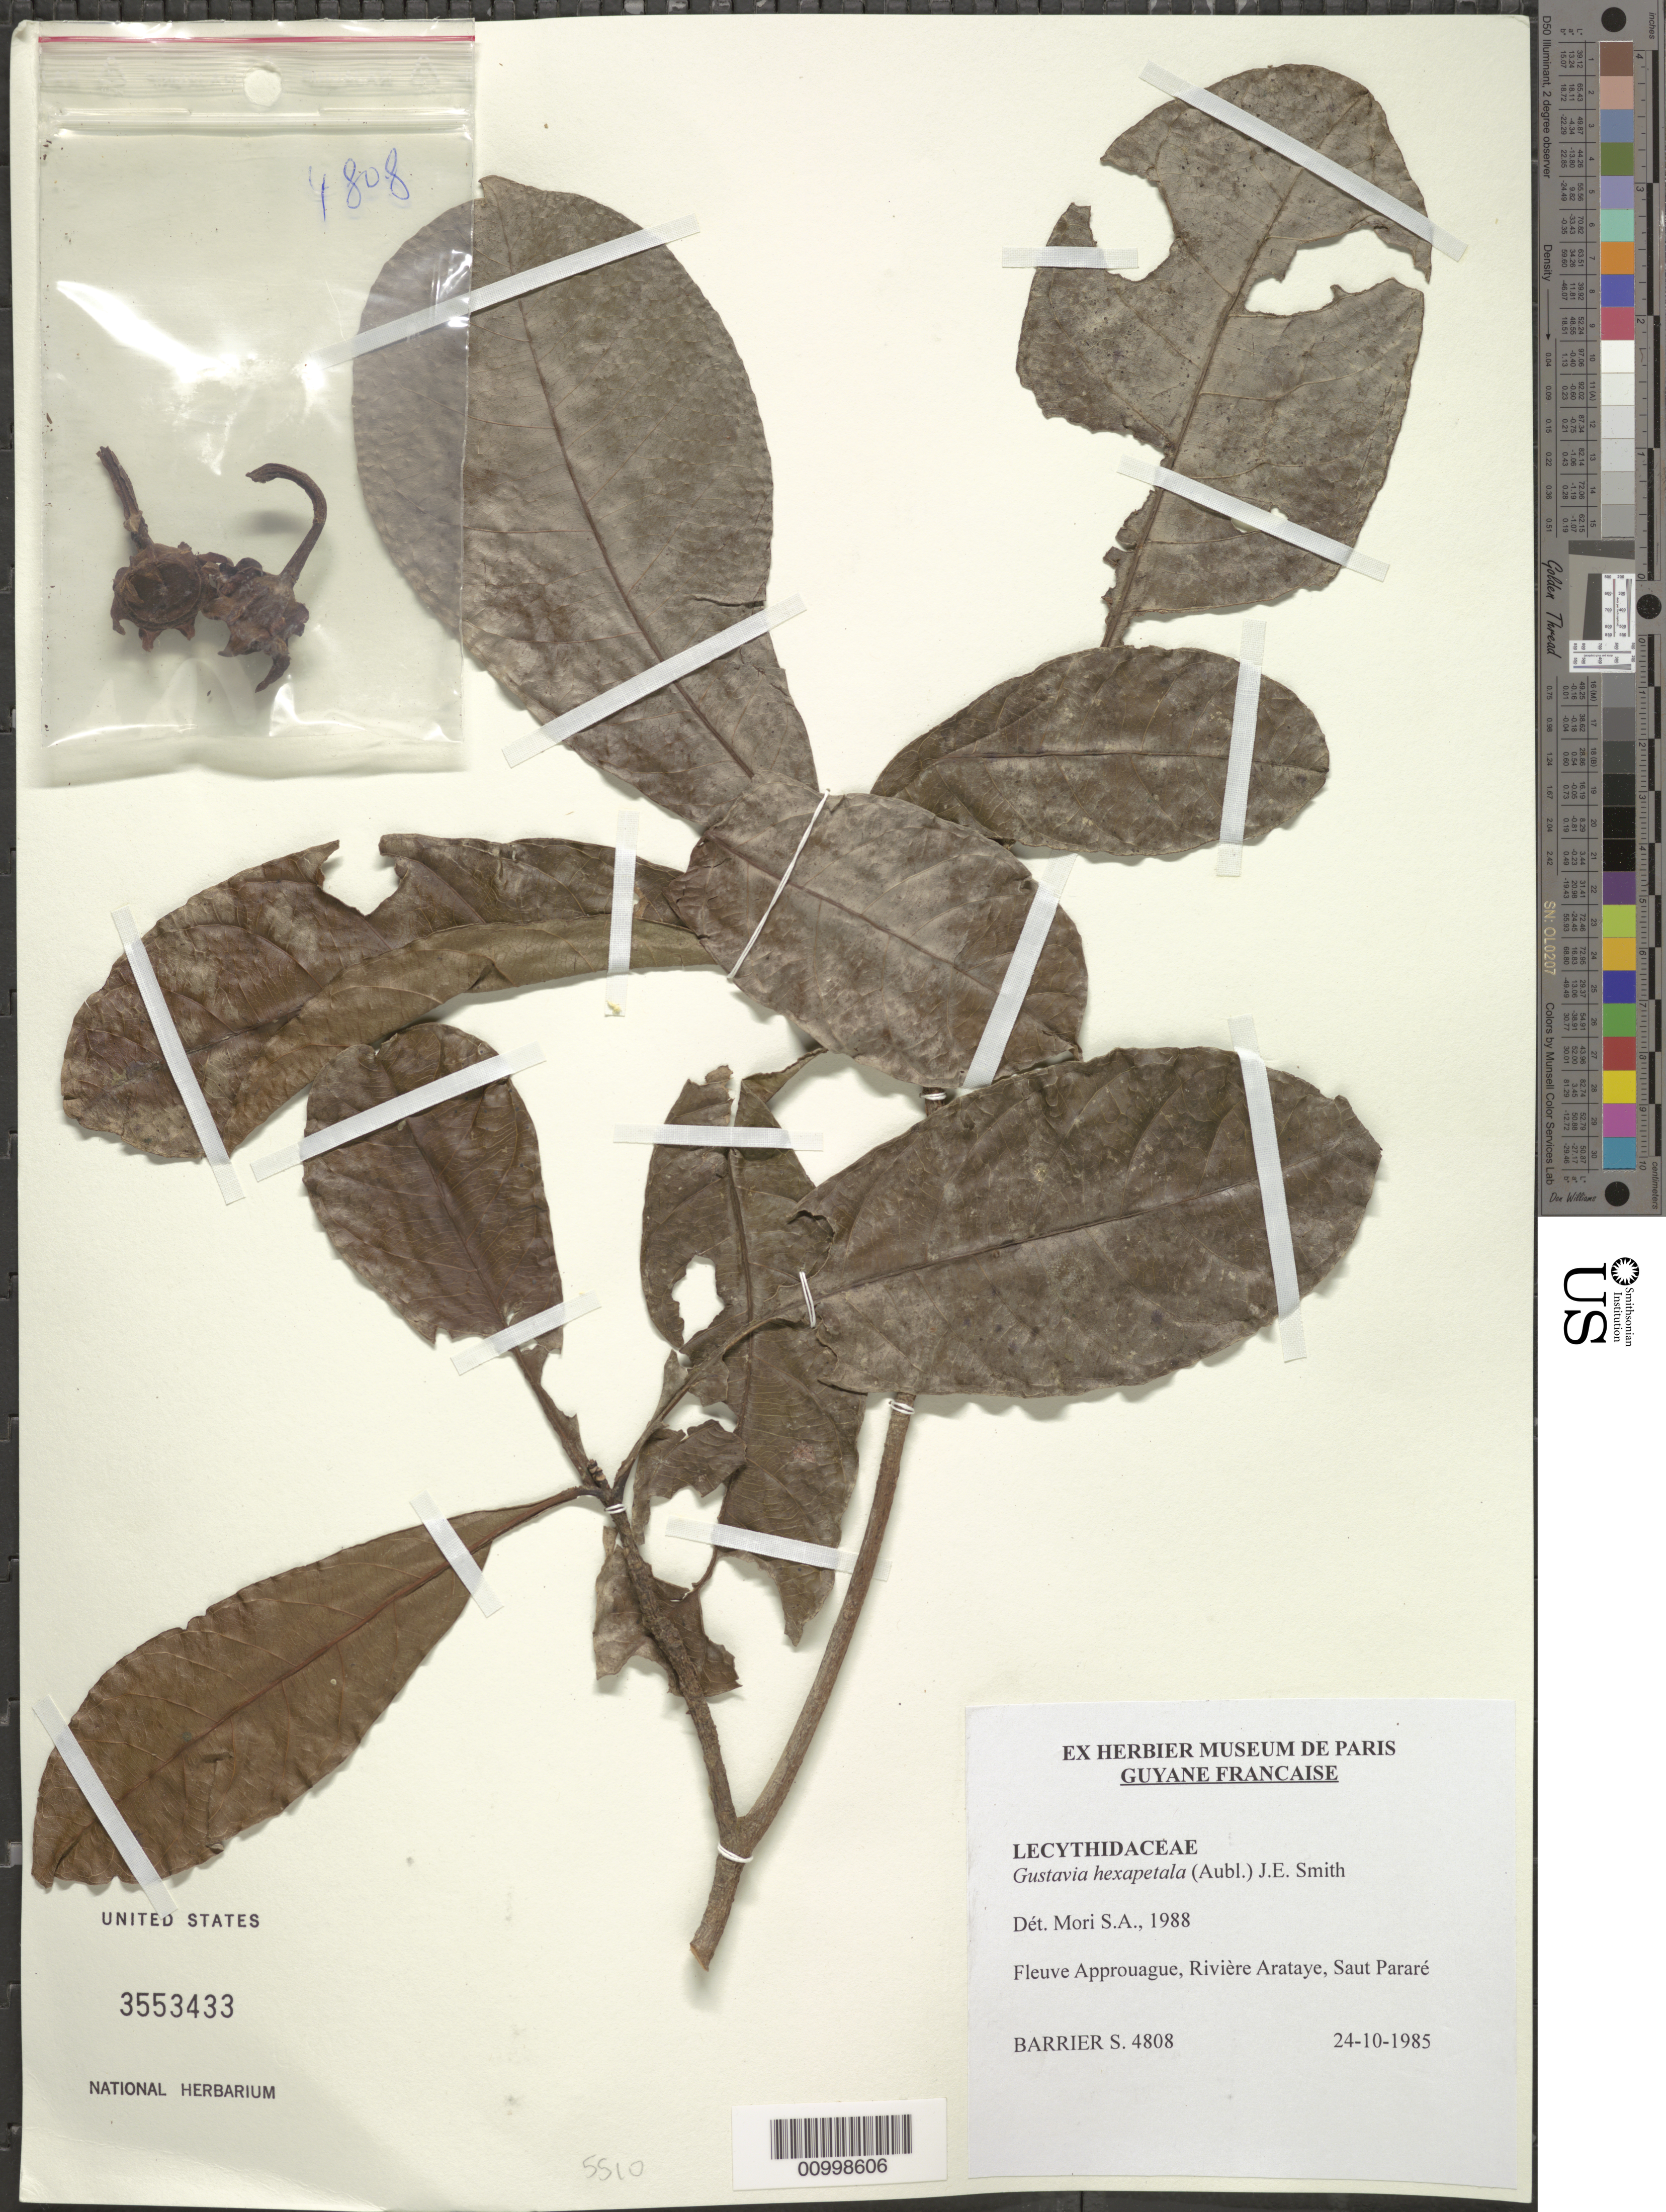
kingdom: Plantae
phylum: Tracheophyta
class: Magnoliopsida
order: Ericales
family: Lecythidaceae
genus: Gustavia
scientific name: Gustavia hexapetala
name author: (Aubl.) Sm.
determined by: Mori, Scott A.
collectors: S. Barrier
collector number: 4808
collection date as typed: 24-Oct-85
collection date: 1985-10-24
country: French Guiana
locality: Fleuve Approuague, Riviere Arataye, Saut Pararé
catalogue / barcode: US 3553433